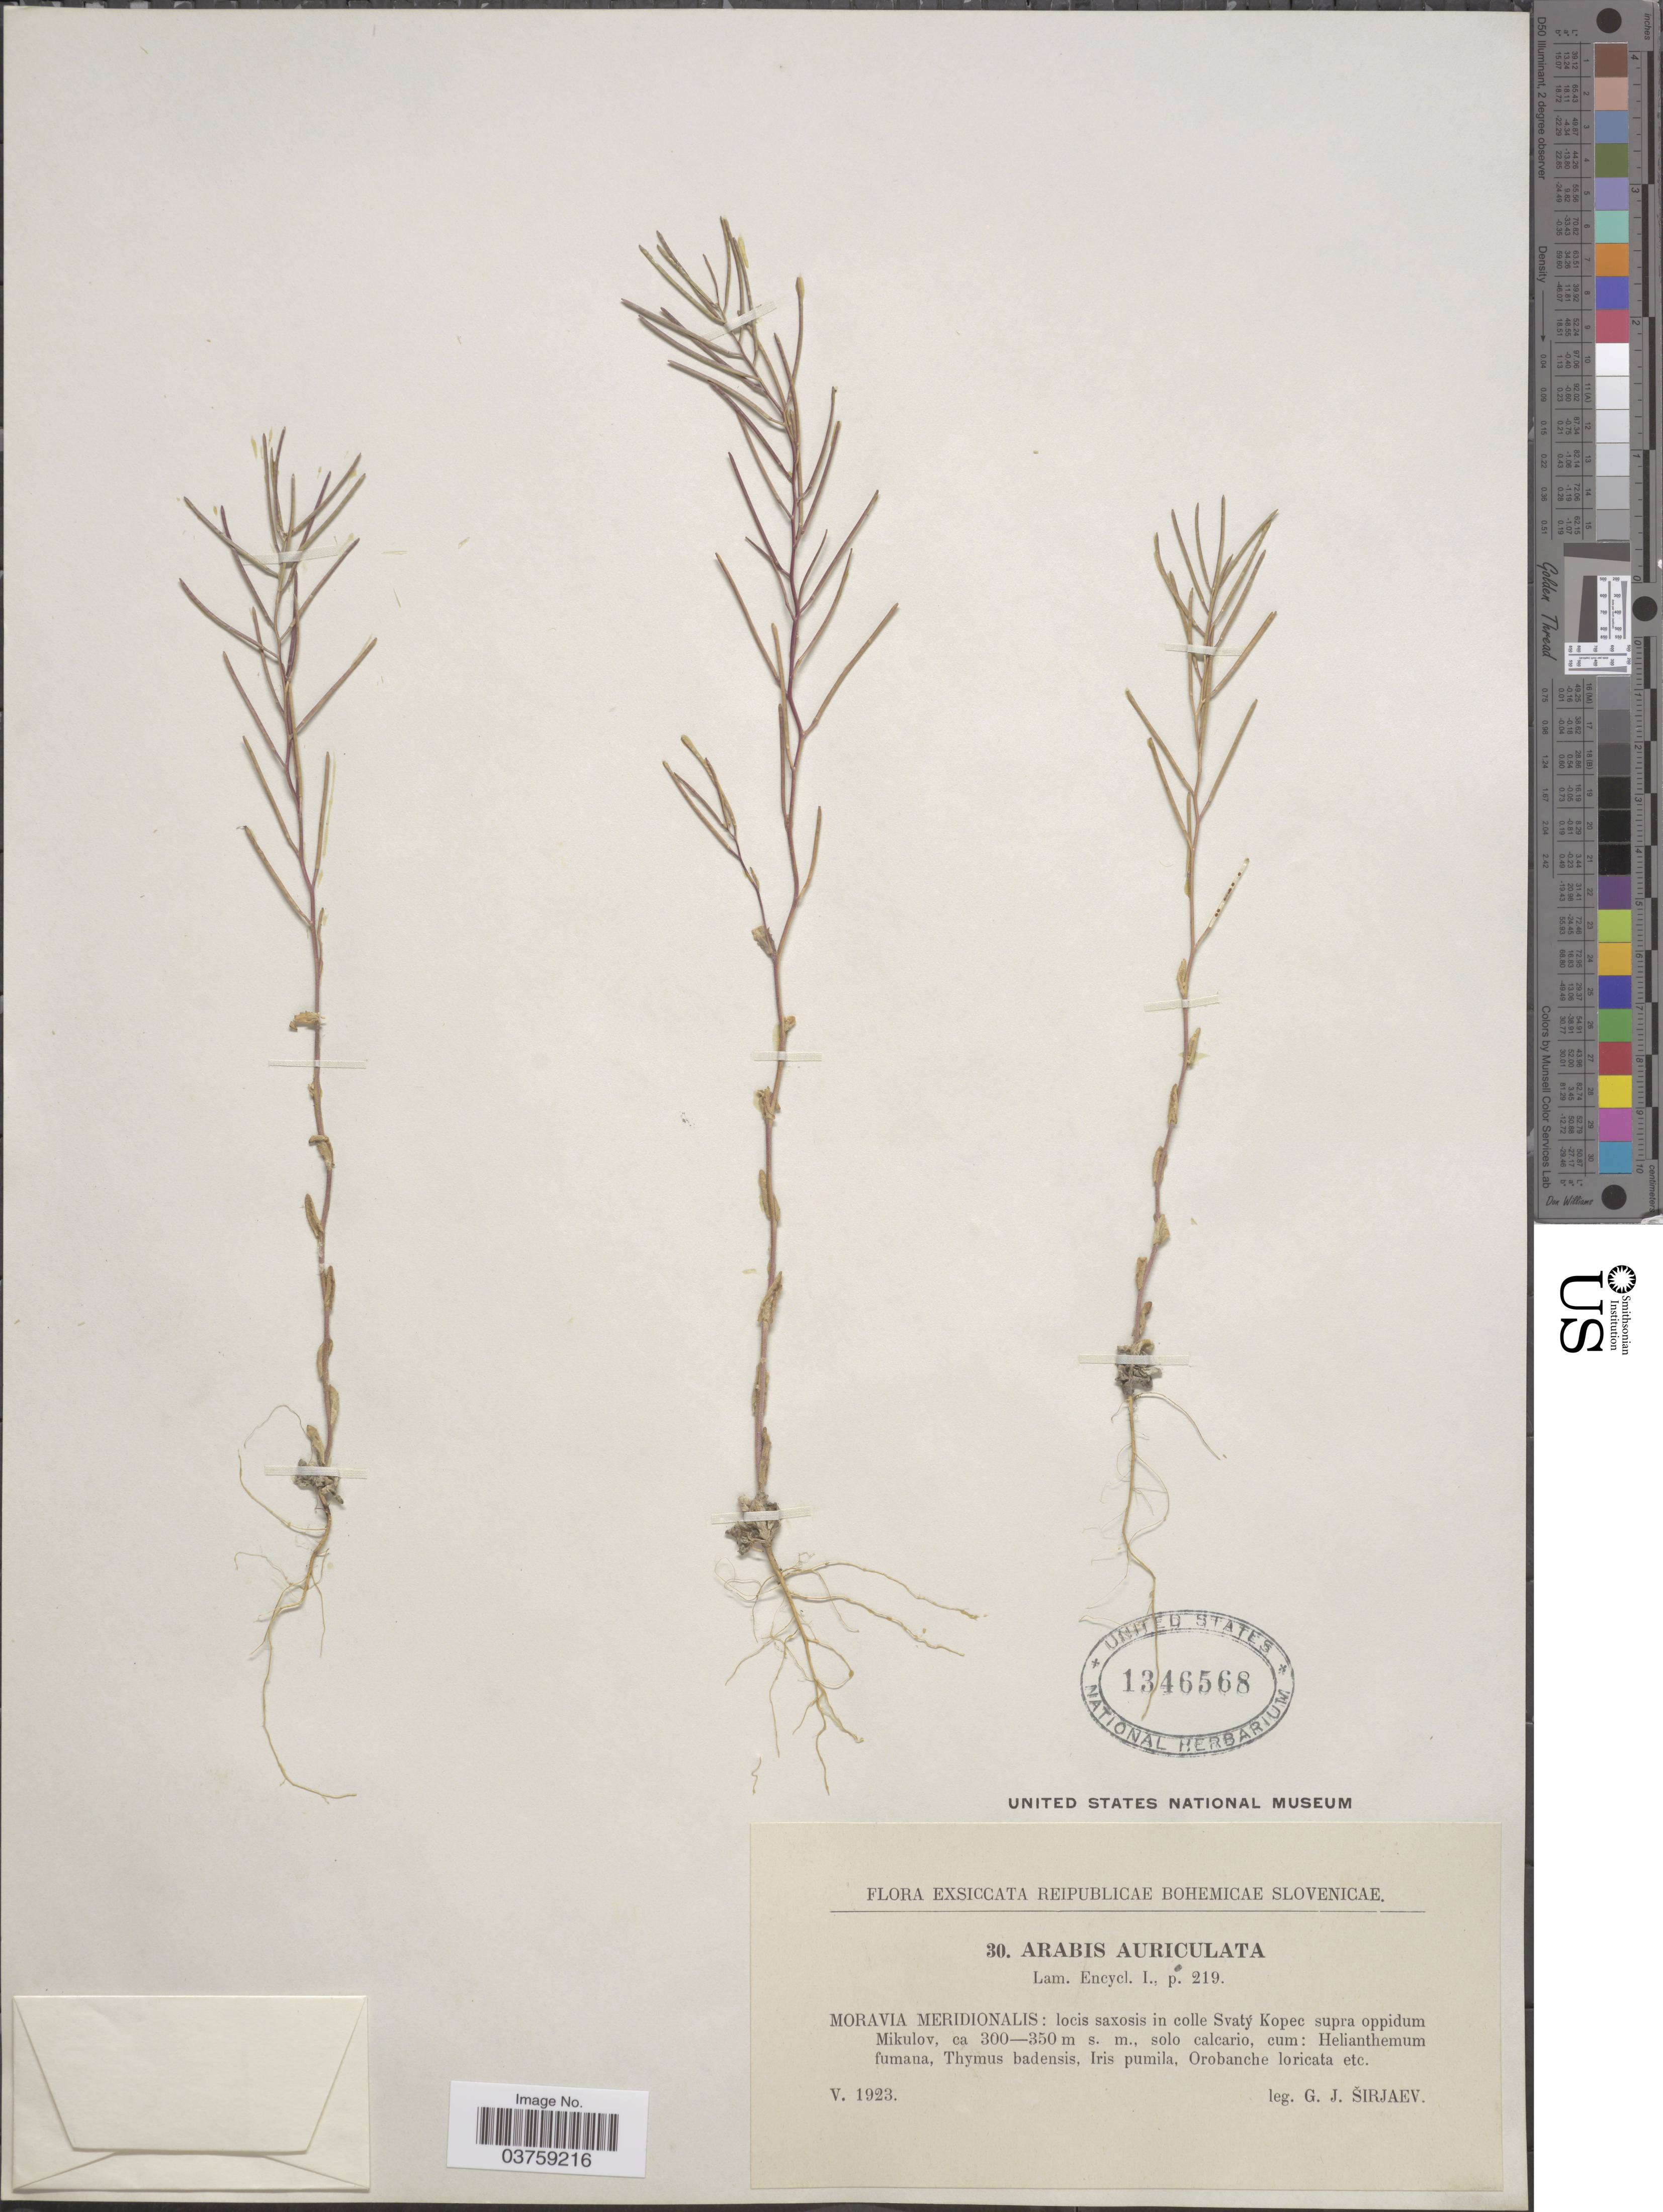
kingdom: Plantae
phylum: Tracheophyta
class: Magnoliopsida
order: Brassicales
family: Brassicaceae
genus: Arabis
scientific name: Arabis auriculata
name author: Lam.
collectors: G. Sirjaev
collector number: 30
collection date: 1923-05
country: Czechia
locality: Moravia Meridionalis: locis saxosis in colle Svatý Kopec supra oppidum Mikulov.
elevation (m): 300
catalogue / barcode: US 1346568